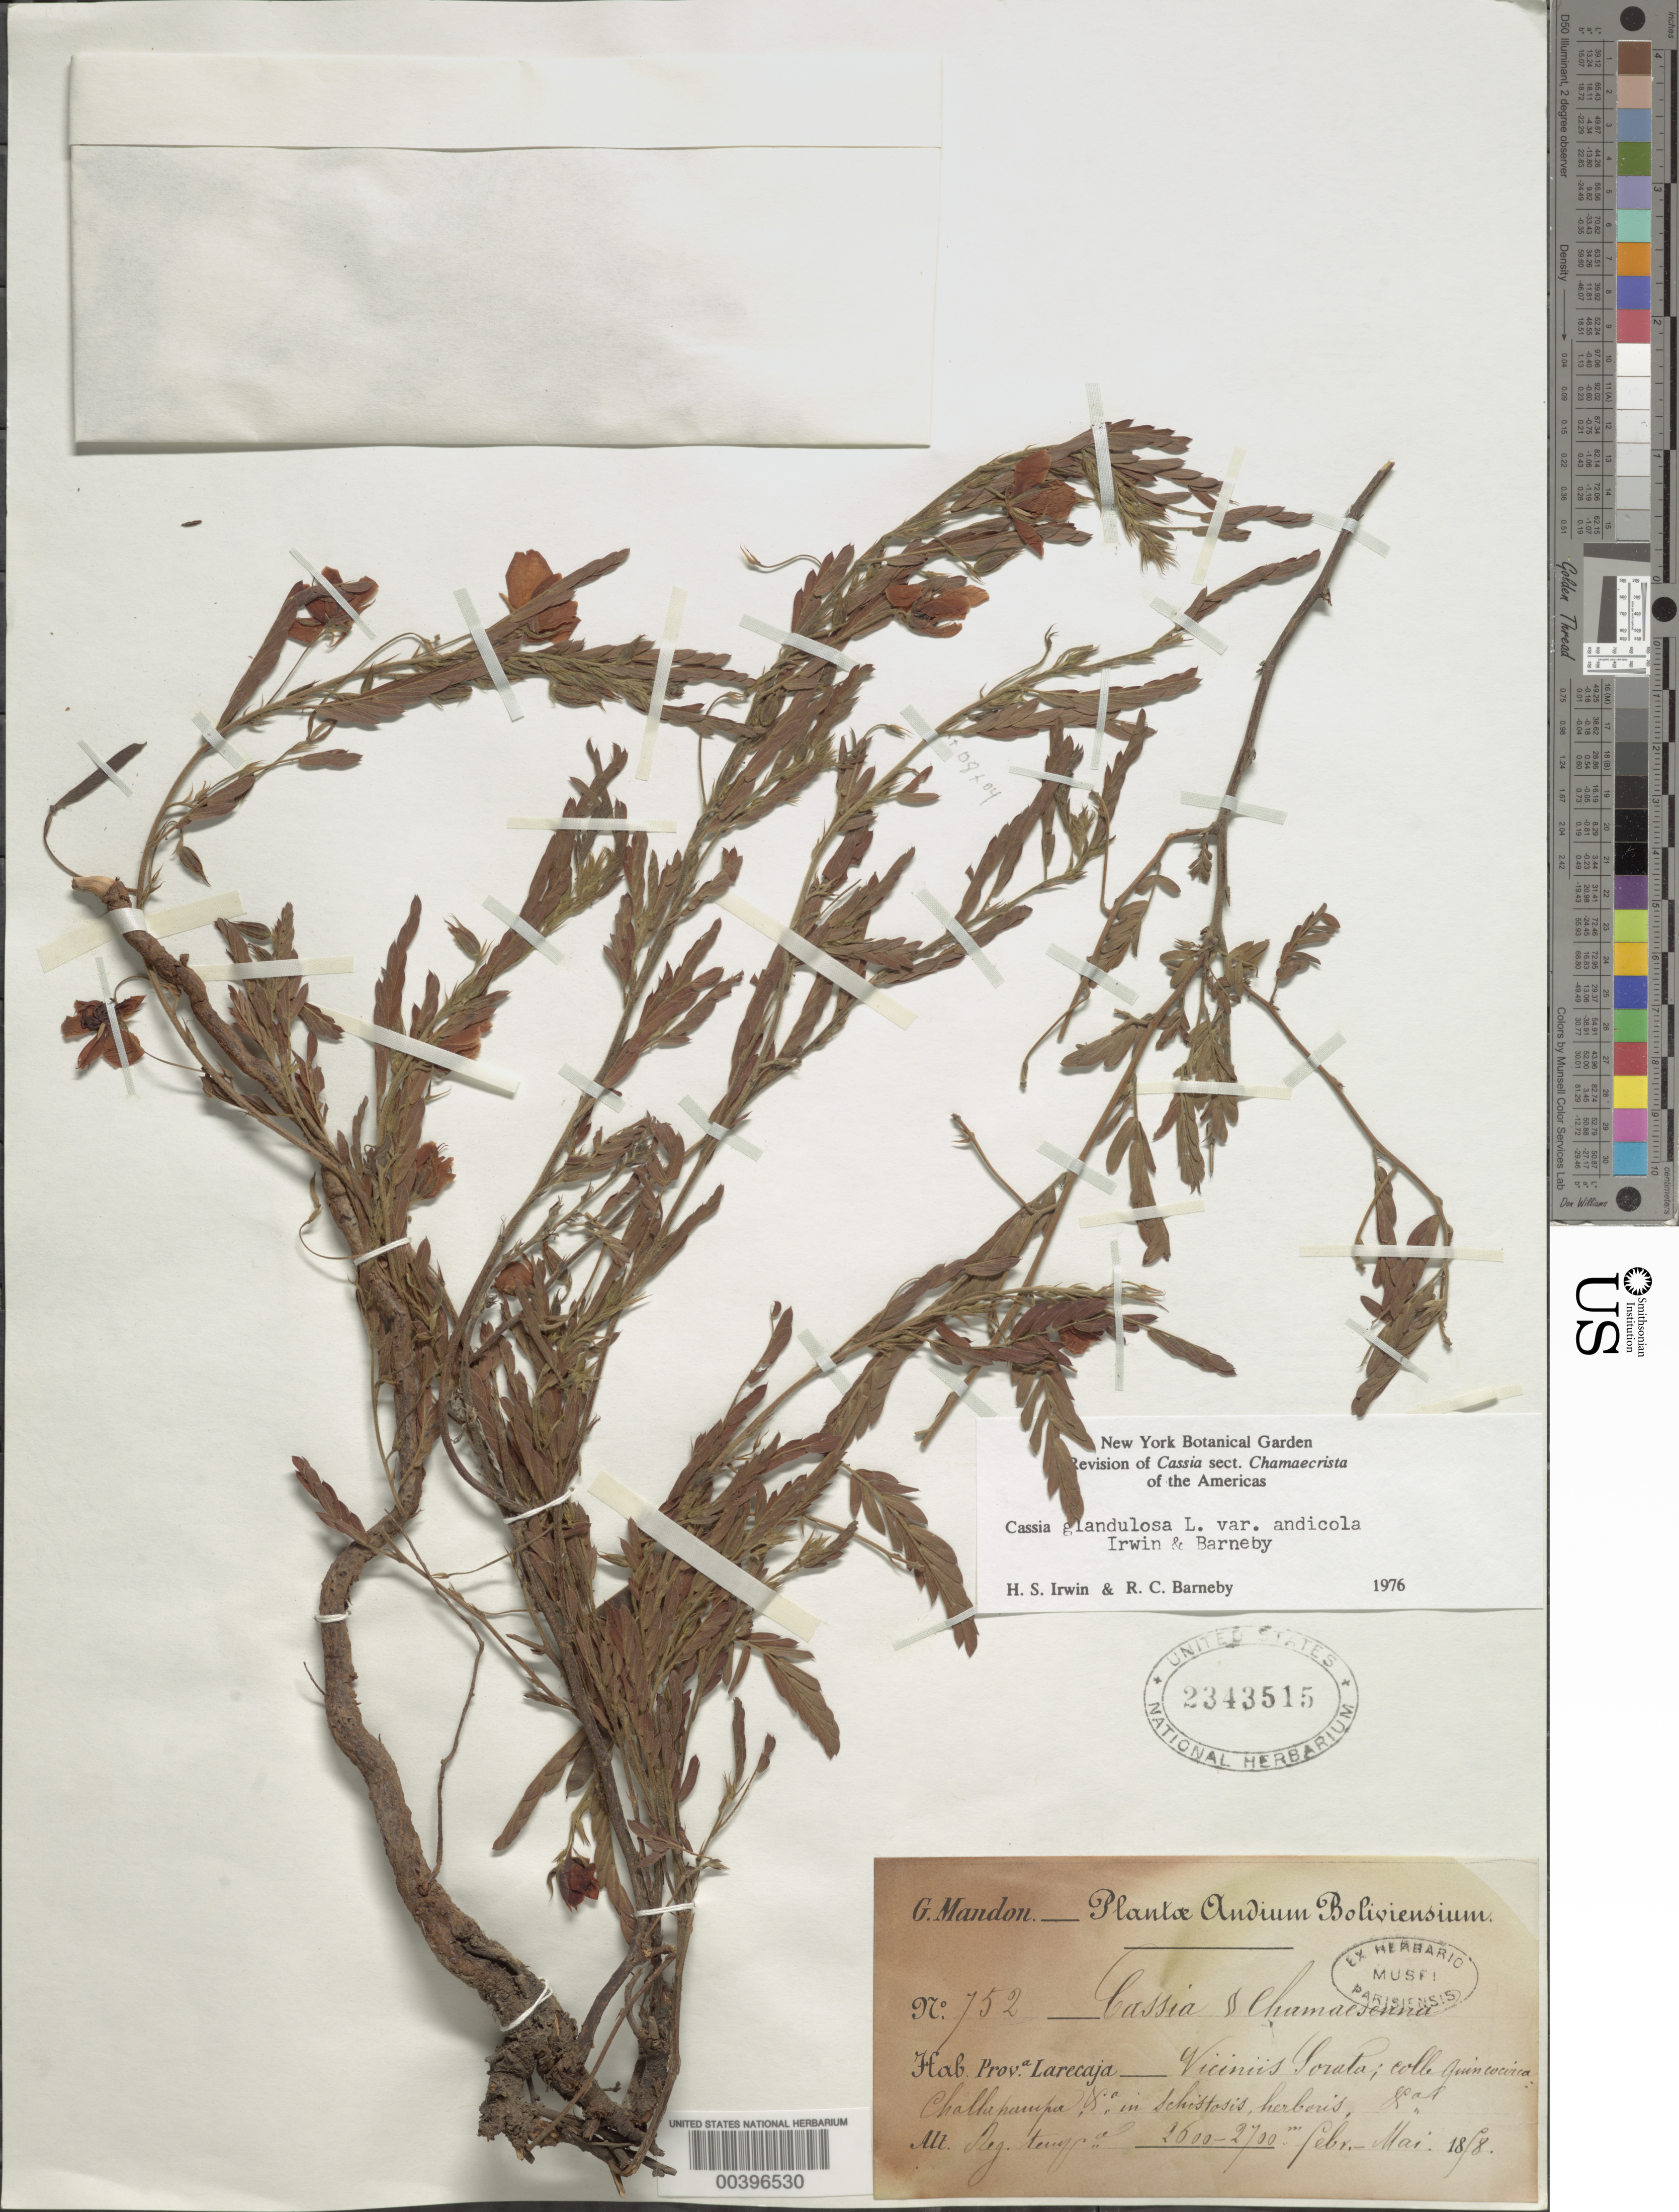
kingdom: Plantae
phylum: Tracheophyta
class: Magnoliopsida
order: Fabales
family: Fabaceae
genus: Chamaecrista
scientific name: Chamaecrista glandulosa var. andicola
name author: H.S. Irwin & Barneby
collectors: G. Mandon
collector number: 752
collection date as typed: Feb 1818 to -- May 1818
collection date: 1818-02/1818-05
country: Bolivia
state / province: La Paz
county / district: Larecaja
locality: Viciniis Sorata; colle quincocvica Challapampa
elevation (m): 2600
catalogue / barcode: US 2343515